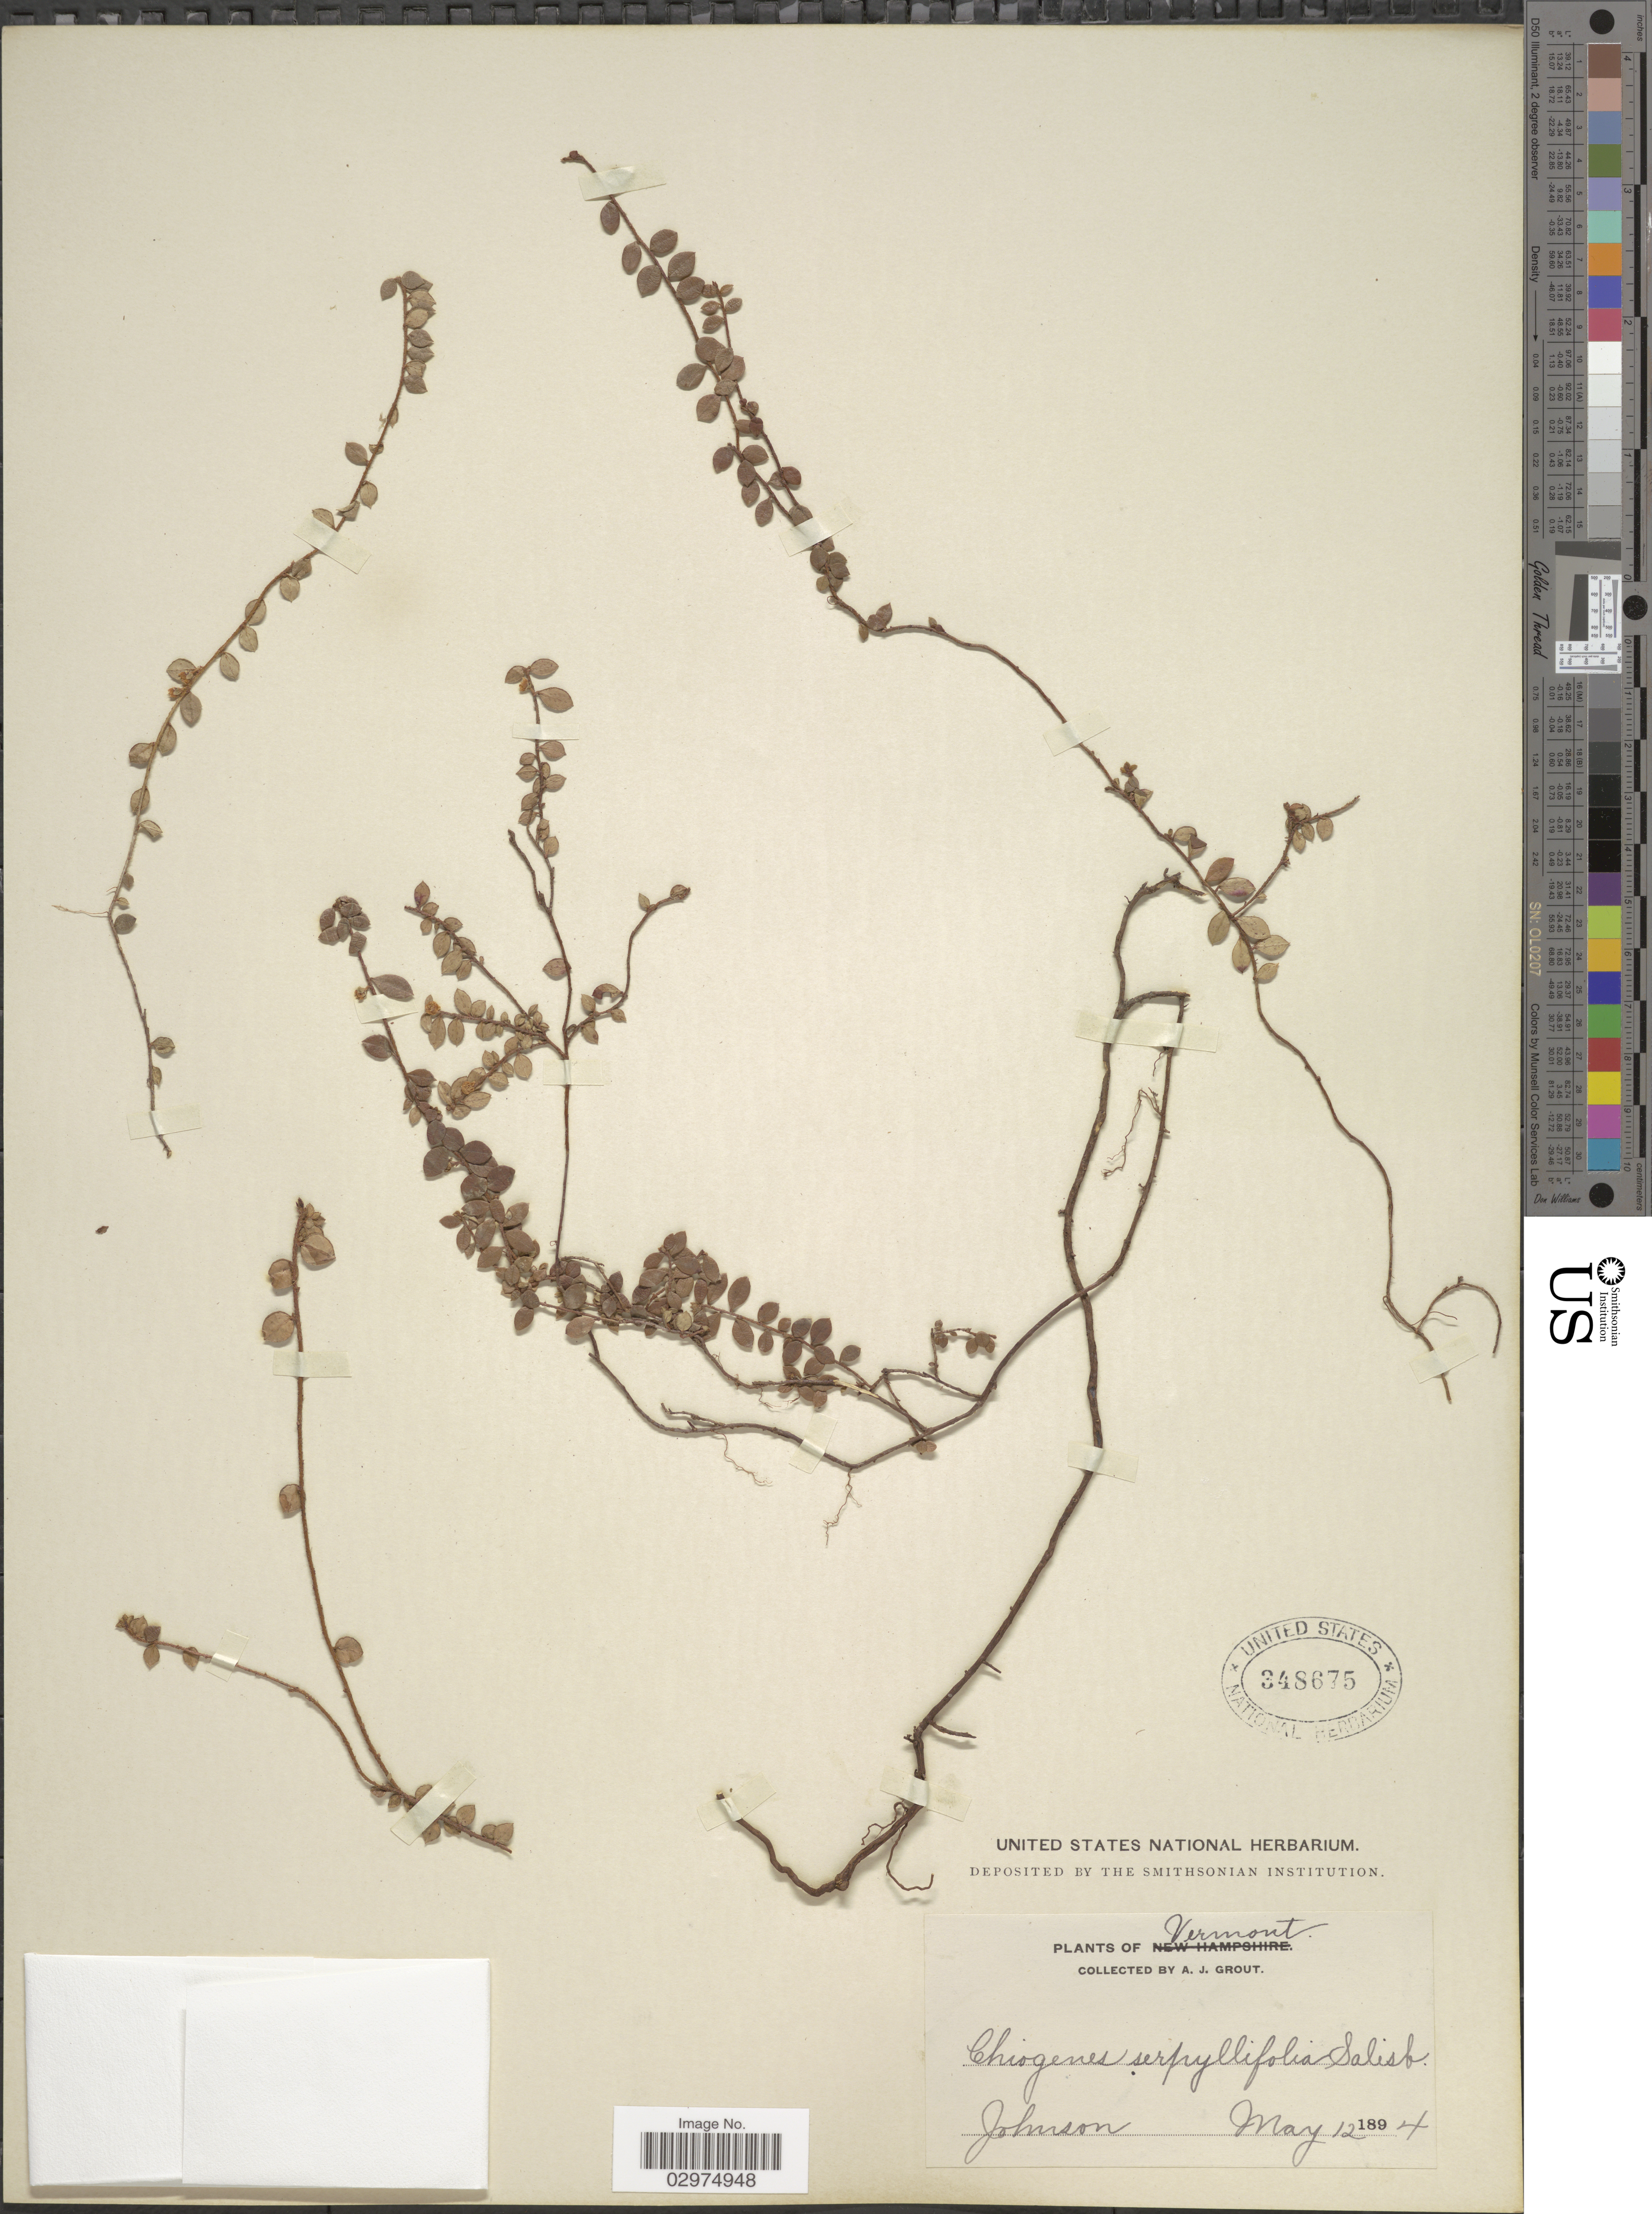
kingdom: Plantae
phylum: Tracheophyta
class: Magnoliopsida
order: Ericales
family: Ericaceae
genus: Gaultheria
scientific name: Gaultheria hispidula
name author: (L.) Muhl. ex Bigelow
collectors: A. J. Grout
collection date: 1894-05-12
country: United States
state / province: Vermont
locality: Johnson.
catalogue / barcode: US 348675